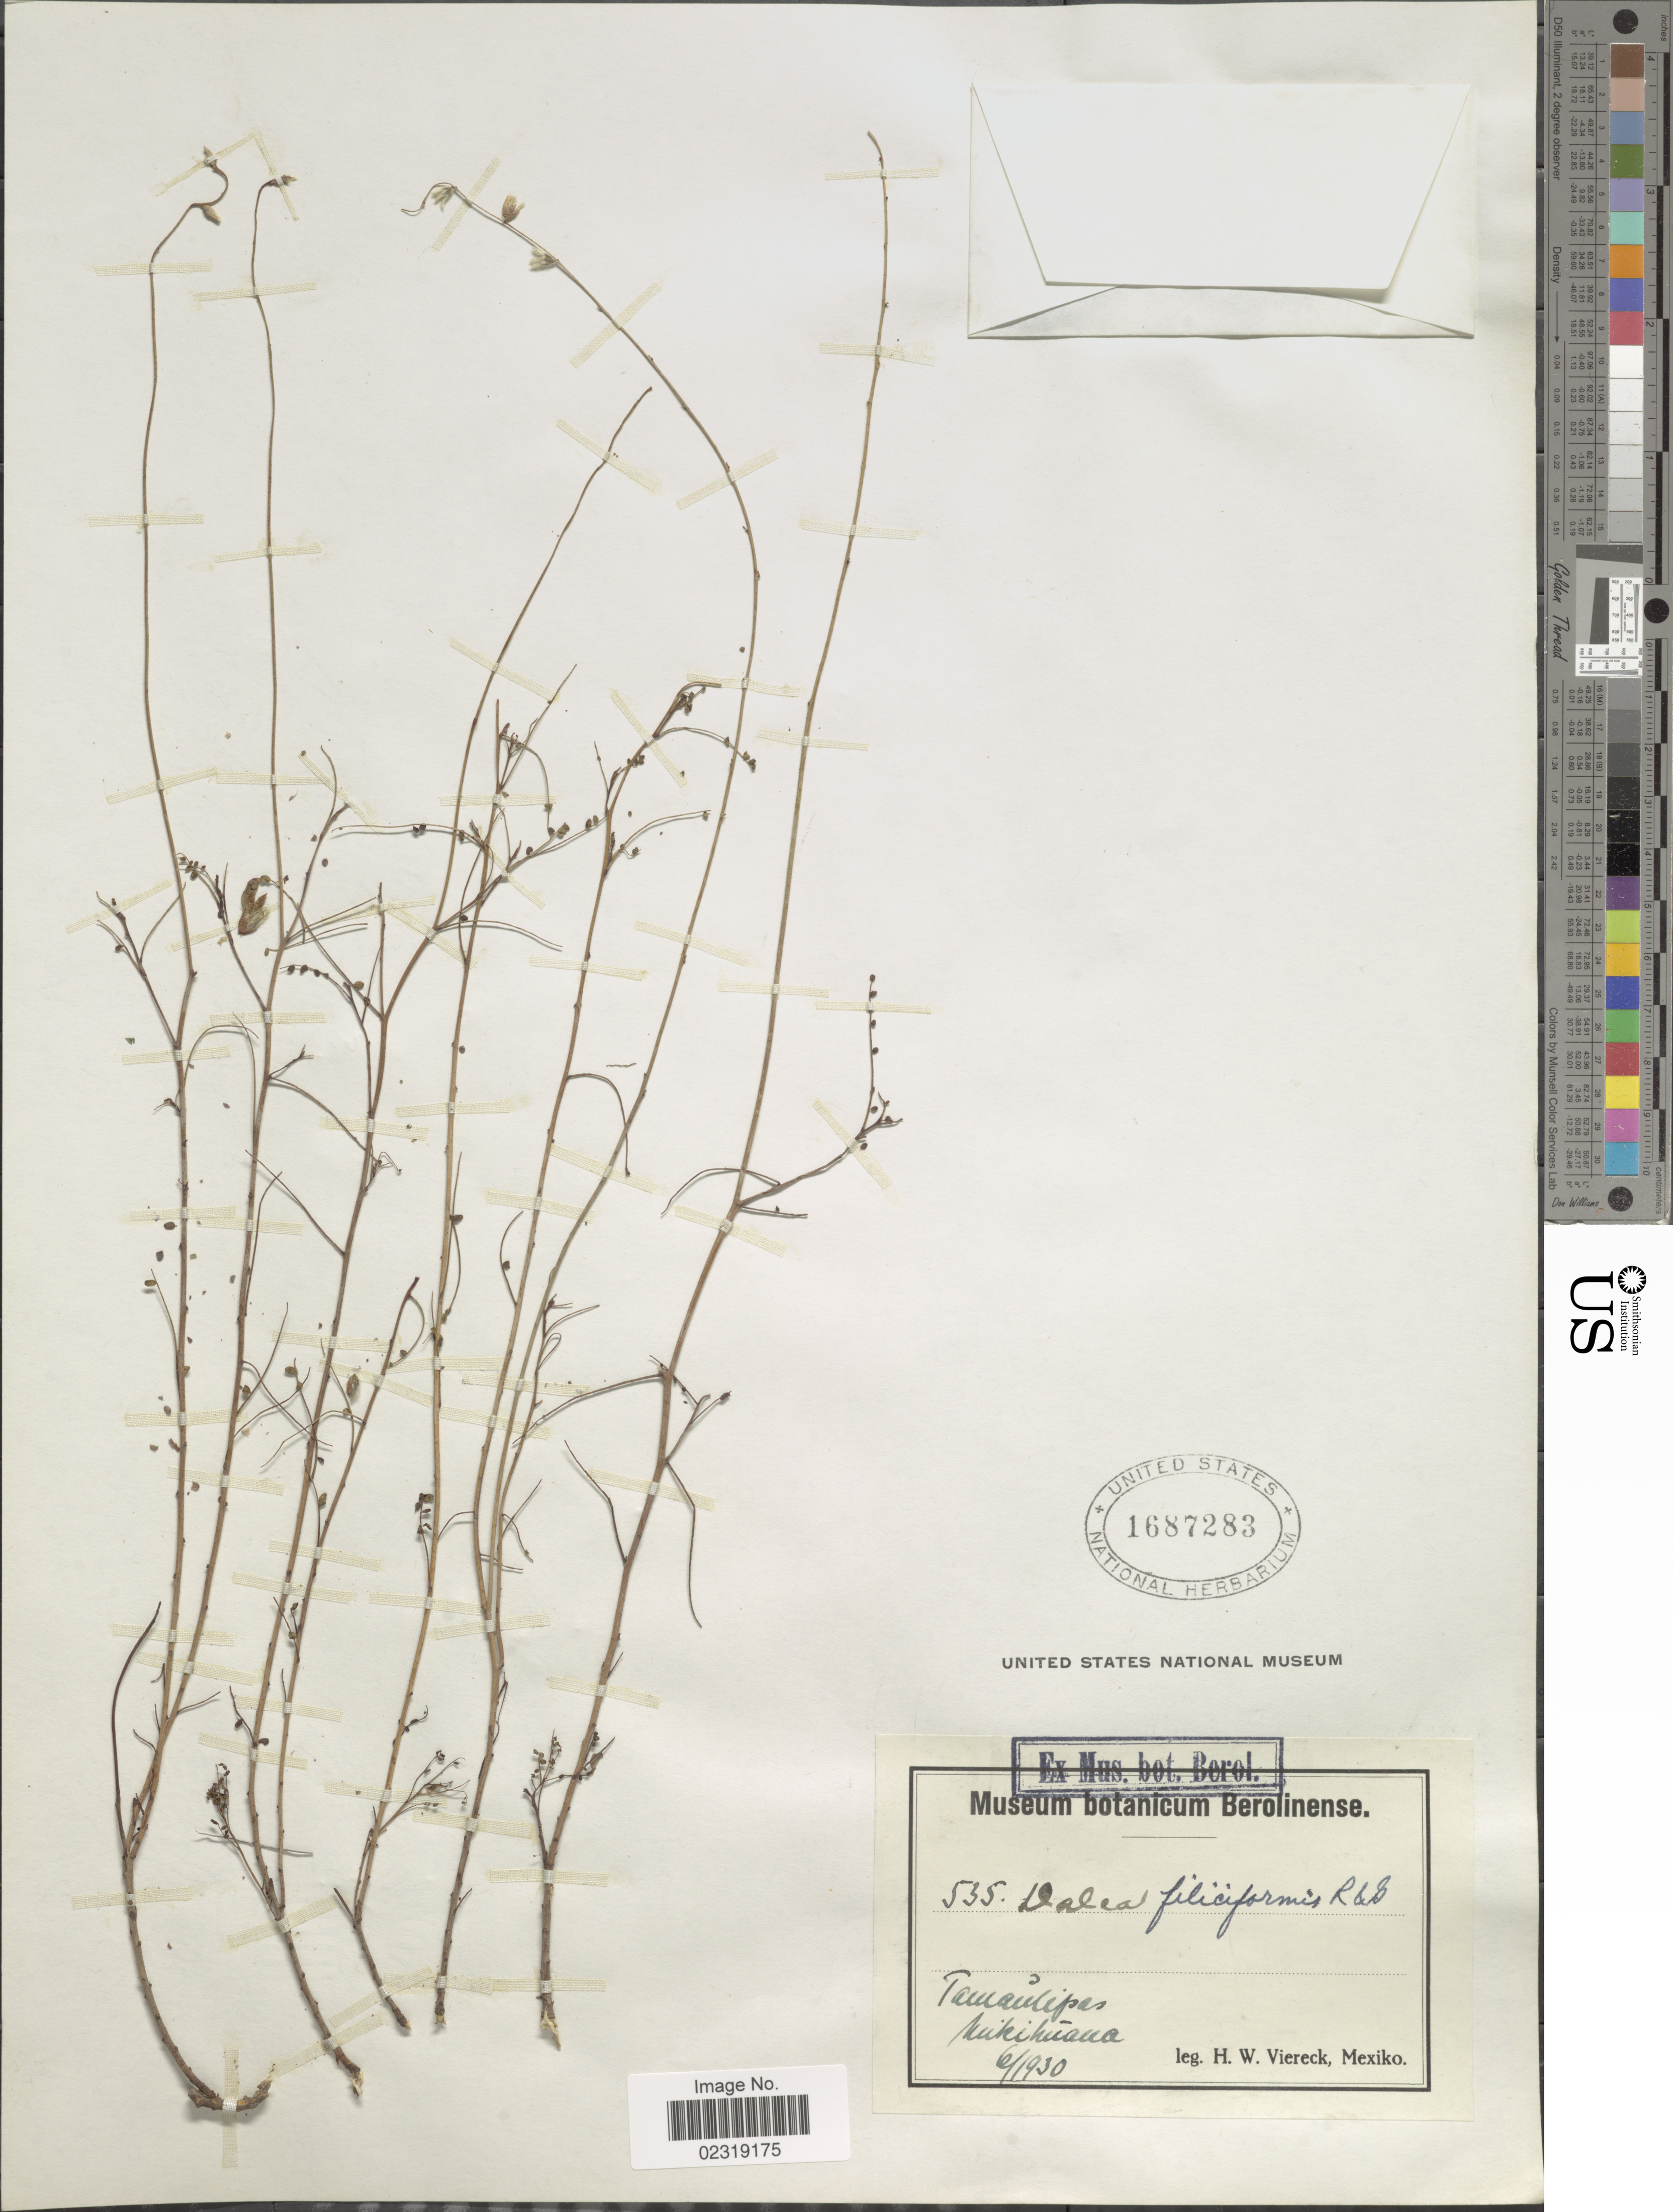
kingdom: Plantae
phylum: Tracheophyta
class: Magnoliopsida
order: Fabales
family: Fabaceae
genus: Dalea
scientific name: Dalea filiciformis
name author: B.L. Rob. & Greenm.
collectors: H. W. Viereck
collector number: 535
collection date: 1930-06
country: Mexico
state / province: Tamaulipas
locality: Tamaulipas, Mikihuana.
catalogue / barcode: US 1687283